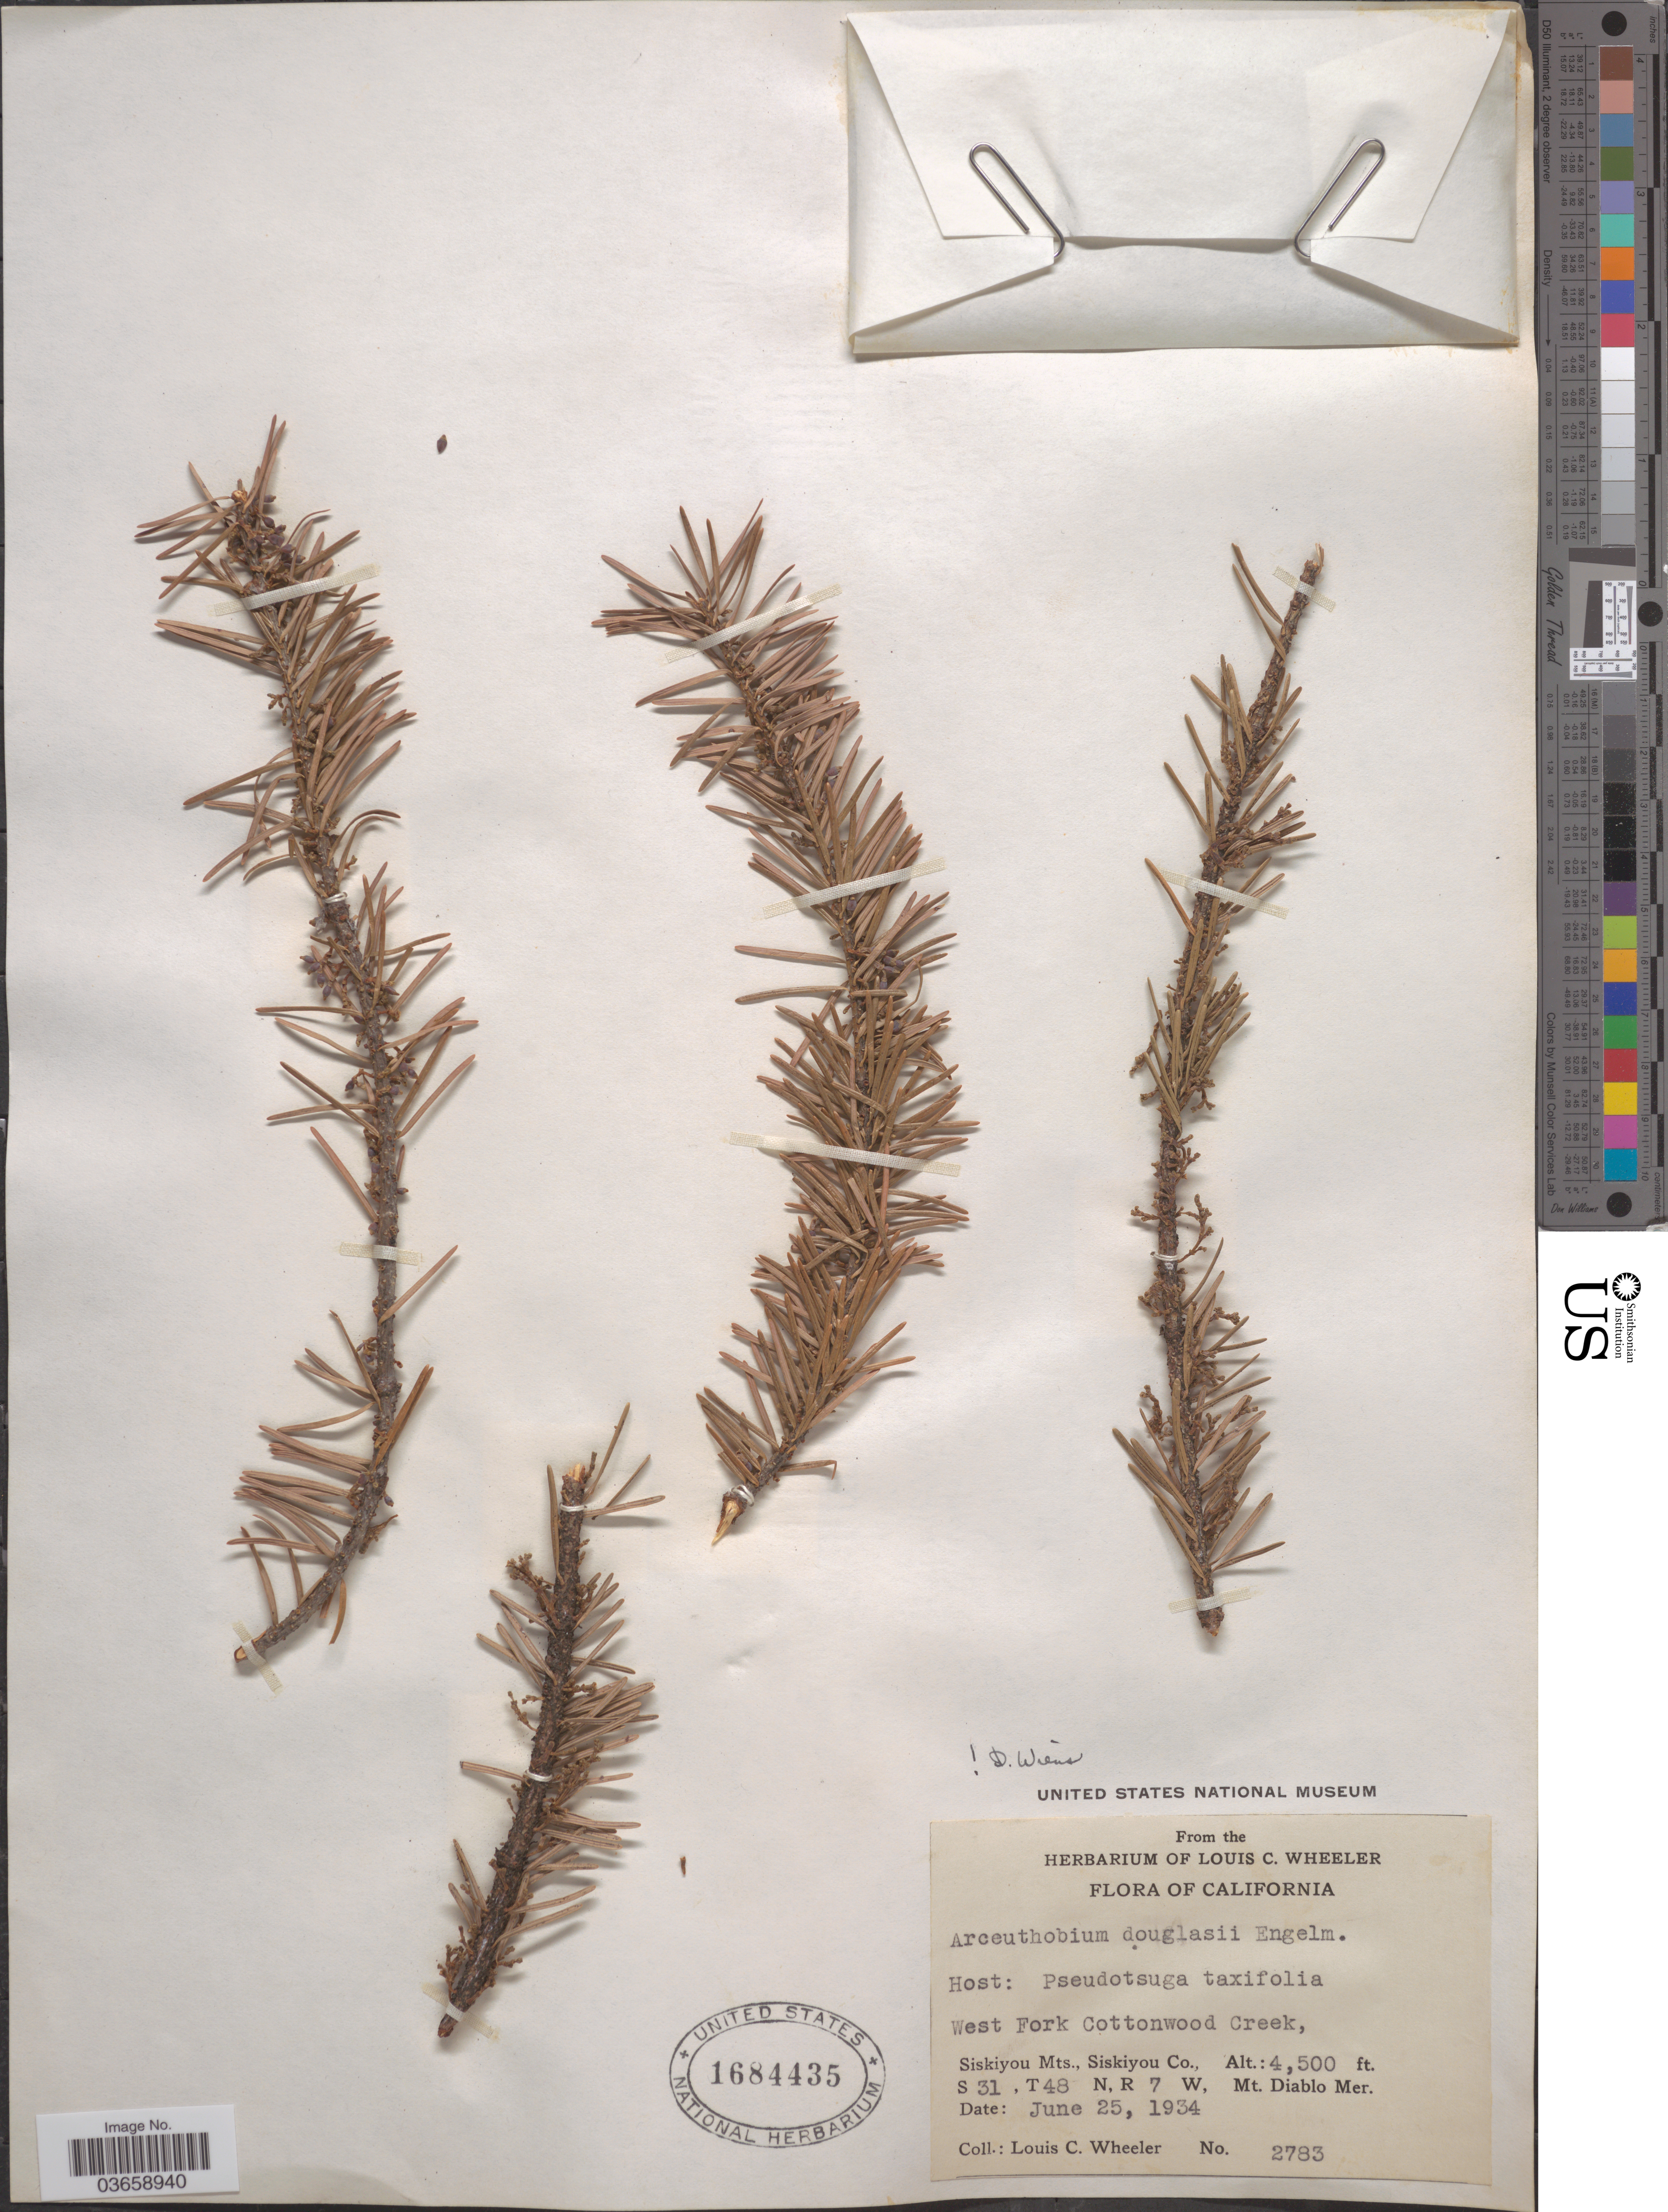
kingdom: Plantae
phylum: Tracheophyta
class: Magnoliopsida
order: Santalales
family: Viscaceae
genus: Arceuthobium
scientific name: Arceuthobium douglasii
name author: Engelm. in G.M. Wheeler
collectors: L. C. Wheeler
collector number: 2783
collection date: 1934-06-25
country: United States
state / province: California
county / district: Siskiyou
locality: West Fork Cottonwood Creek, Siskiyou Mts., Siskiyou Co. S 31, T 48 N, R 7 W, Mt. Diablo Mer.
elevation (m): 1372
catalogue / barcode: US 1684435